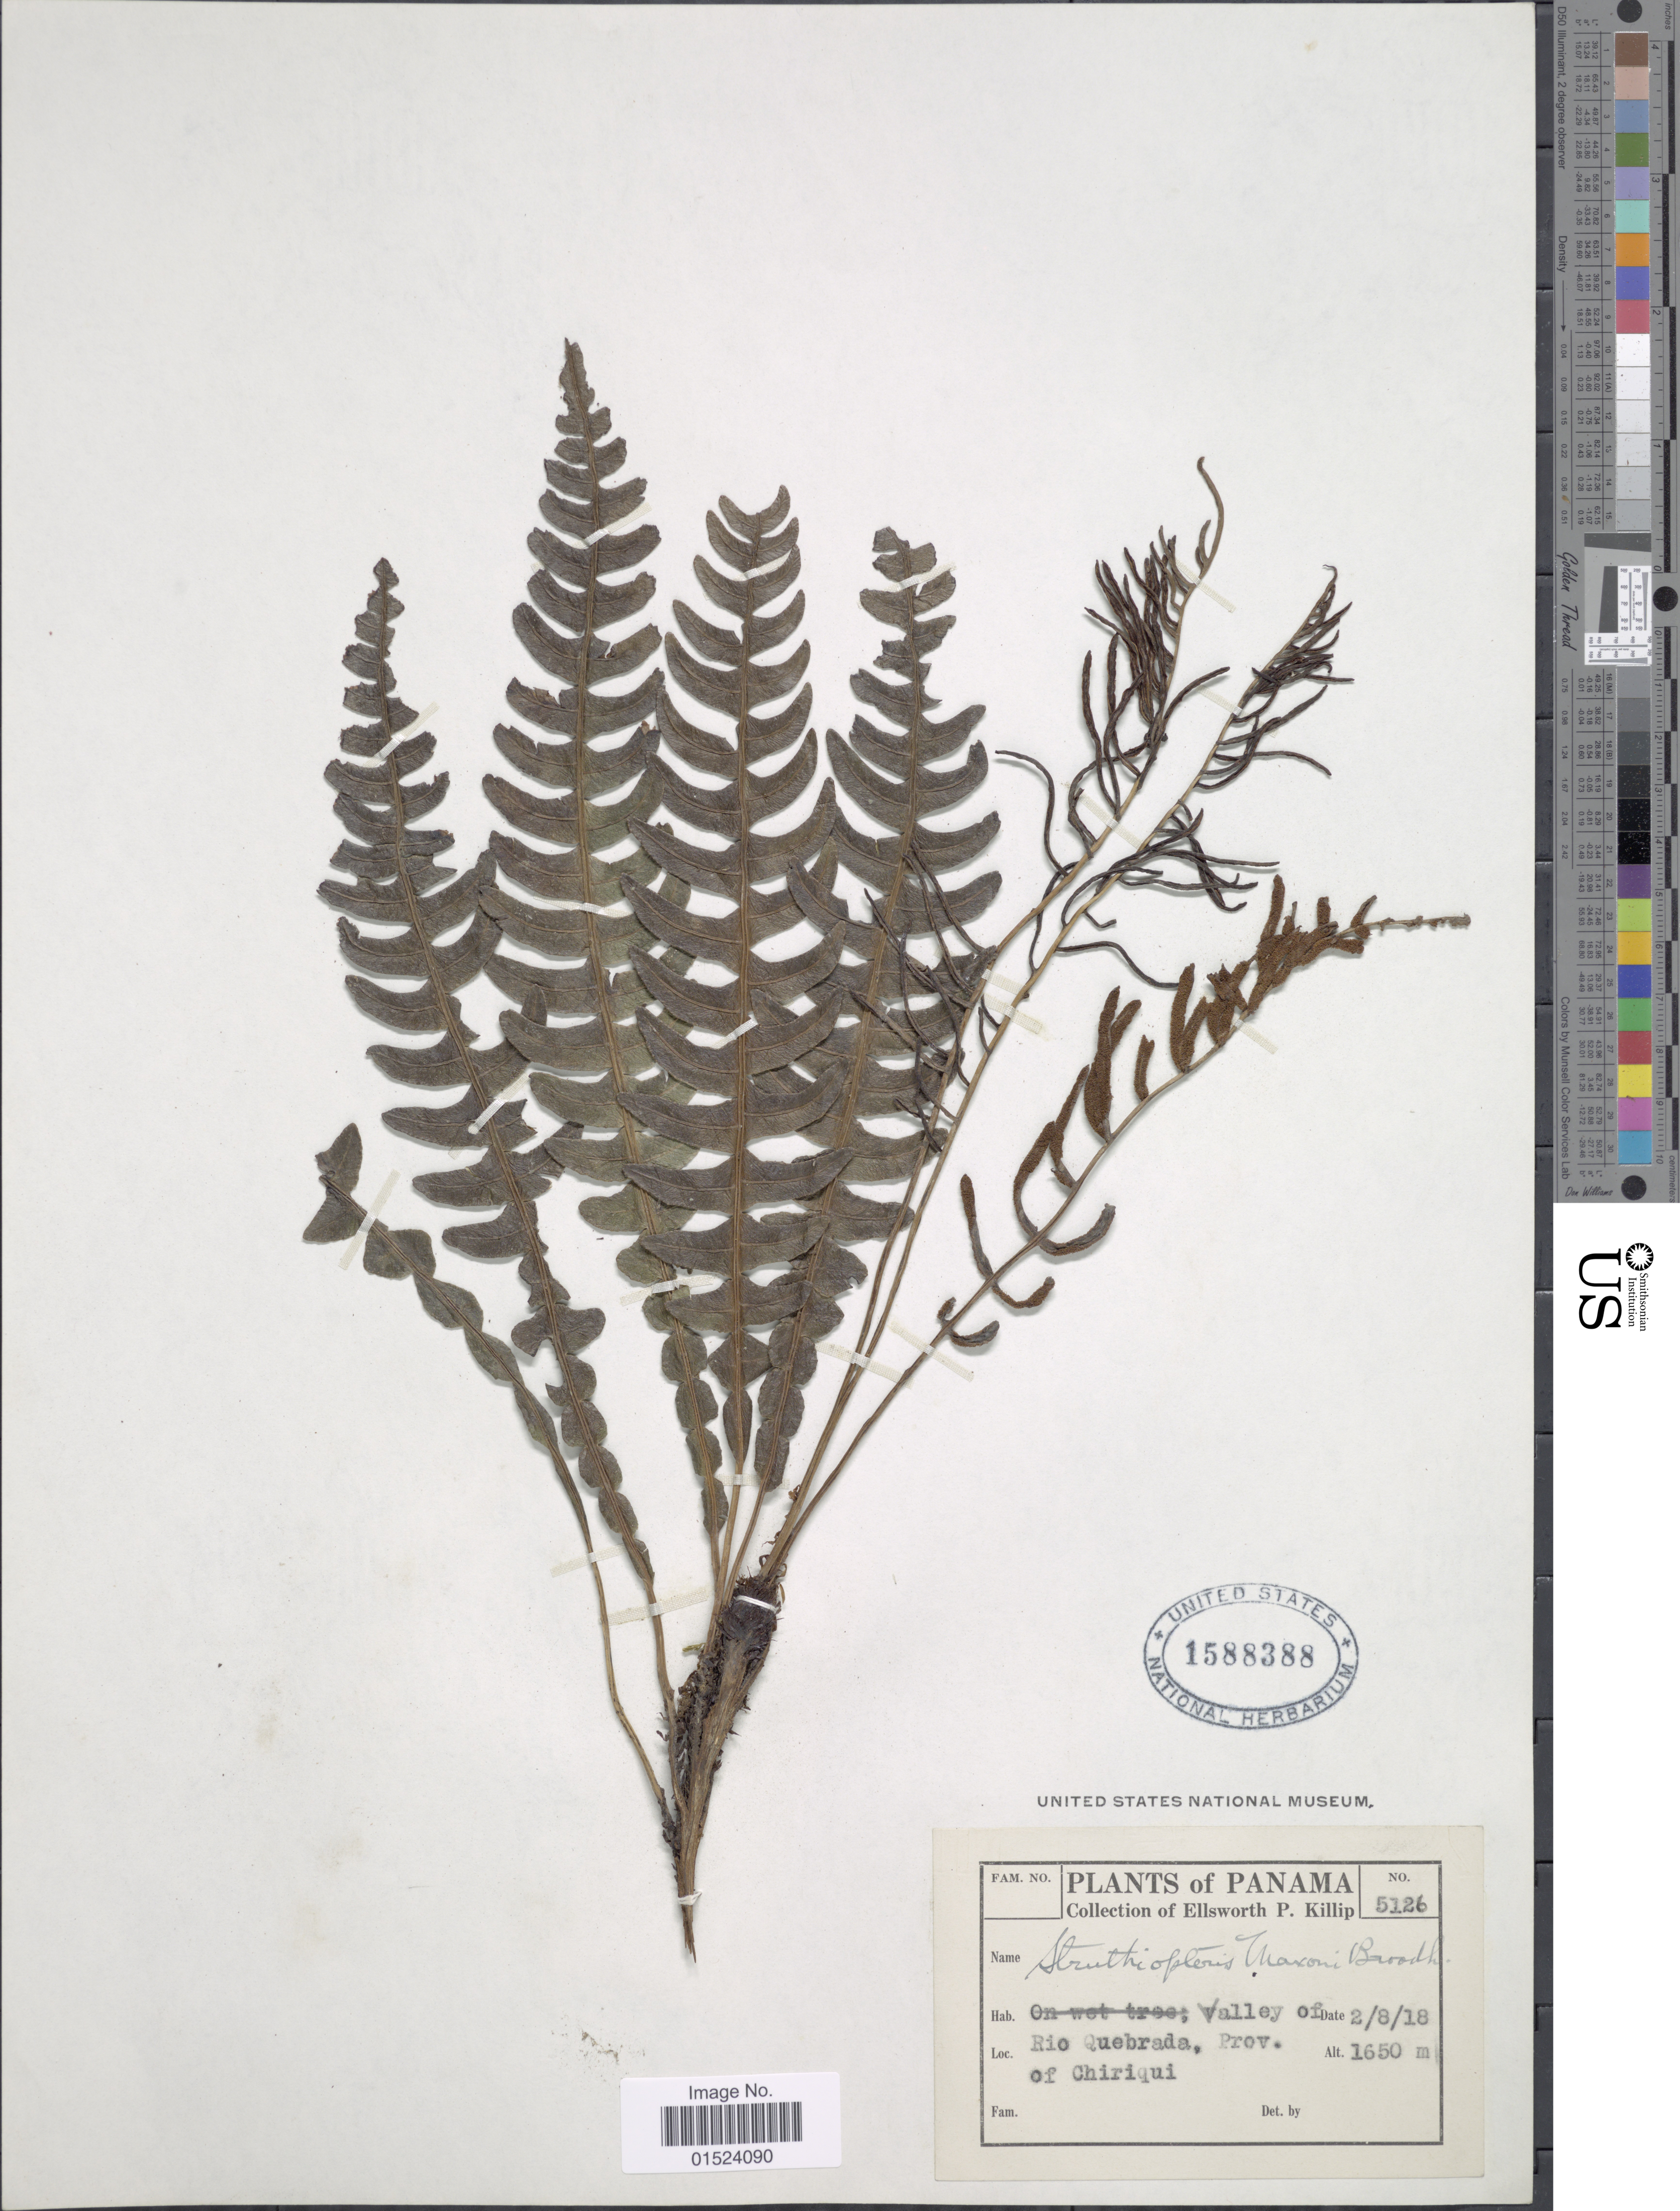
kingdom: Plantae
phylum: Tracheophyta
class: Polypodiopsida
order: Polypodiales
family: Blechnaceae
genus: Blechnum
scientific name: Blechnum l'herminieri subsp. lehmannii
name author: (Hieron.) Lellinger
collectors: E. P. Killip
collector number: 5126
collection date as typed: Transcribed d/m/y: 2/8/18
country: Panama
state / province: Chiriqui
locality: Valley of Rio Querada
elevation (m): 1650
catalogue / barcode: US 1588388